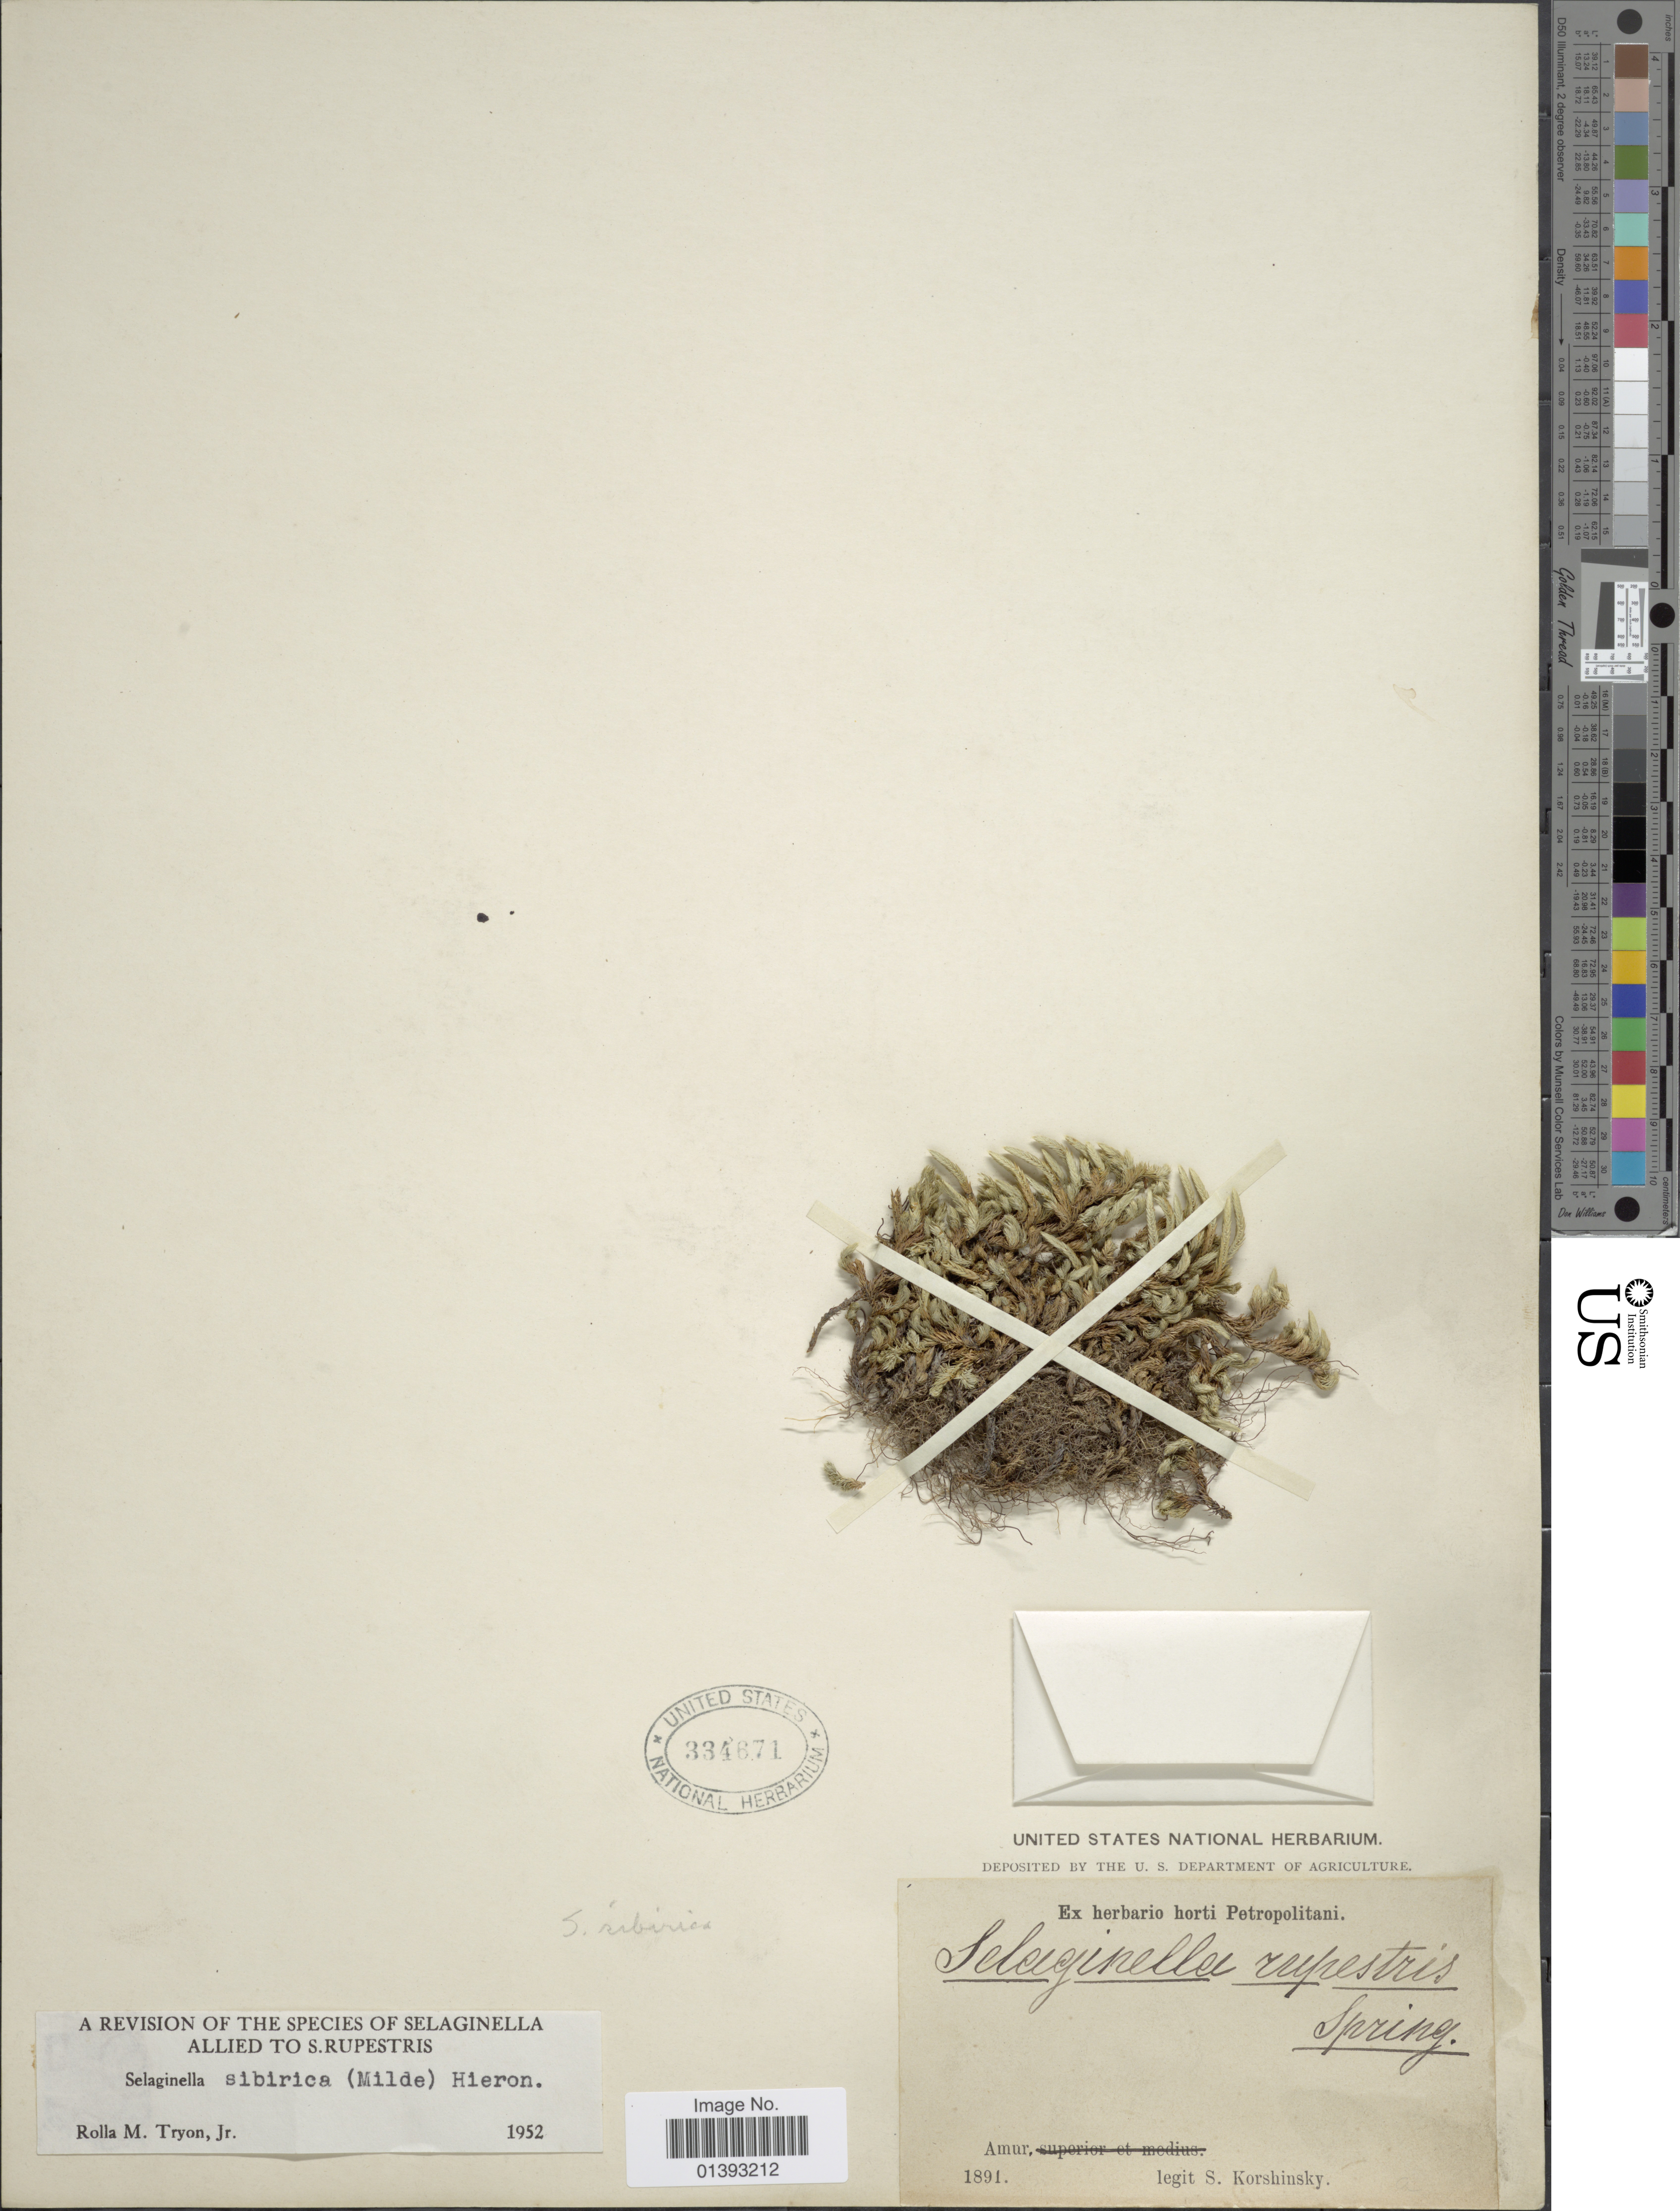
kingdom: Plantae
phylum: Tracheophyta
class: Lycopodiopsida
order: Selaginellales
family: Selaginellaceae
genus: Selaginella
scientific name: Selaginella sibirica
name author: (Milde) Hieron.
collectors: S. I. Korshinsky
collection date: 1891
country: Russian Federation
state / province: Amur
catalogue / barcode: US 334671